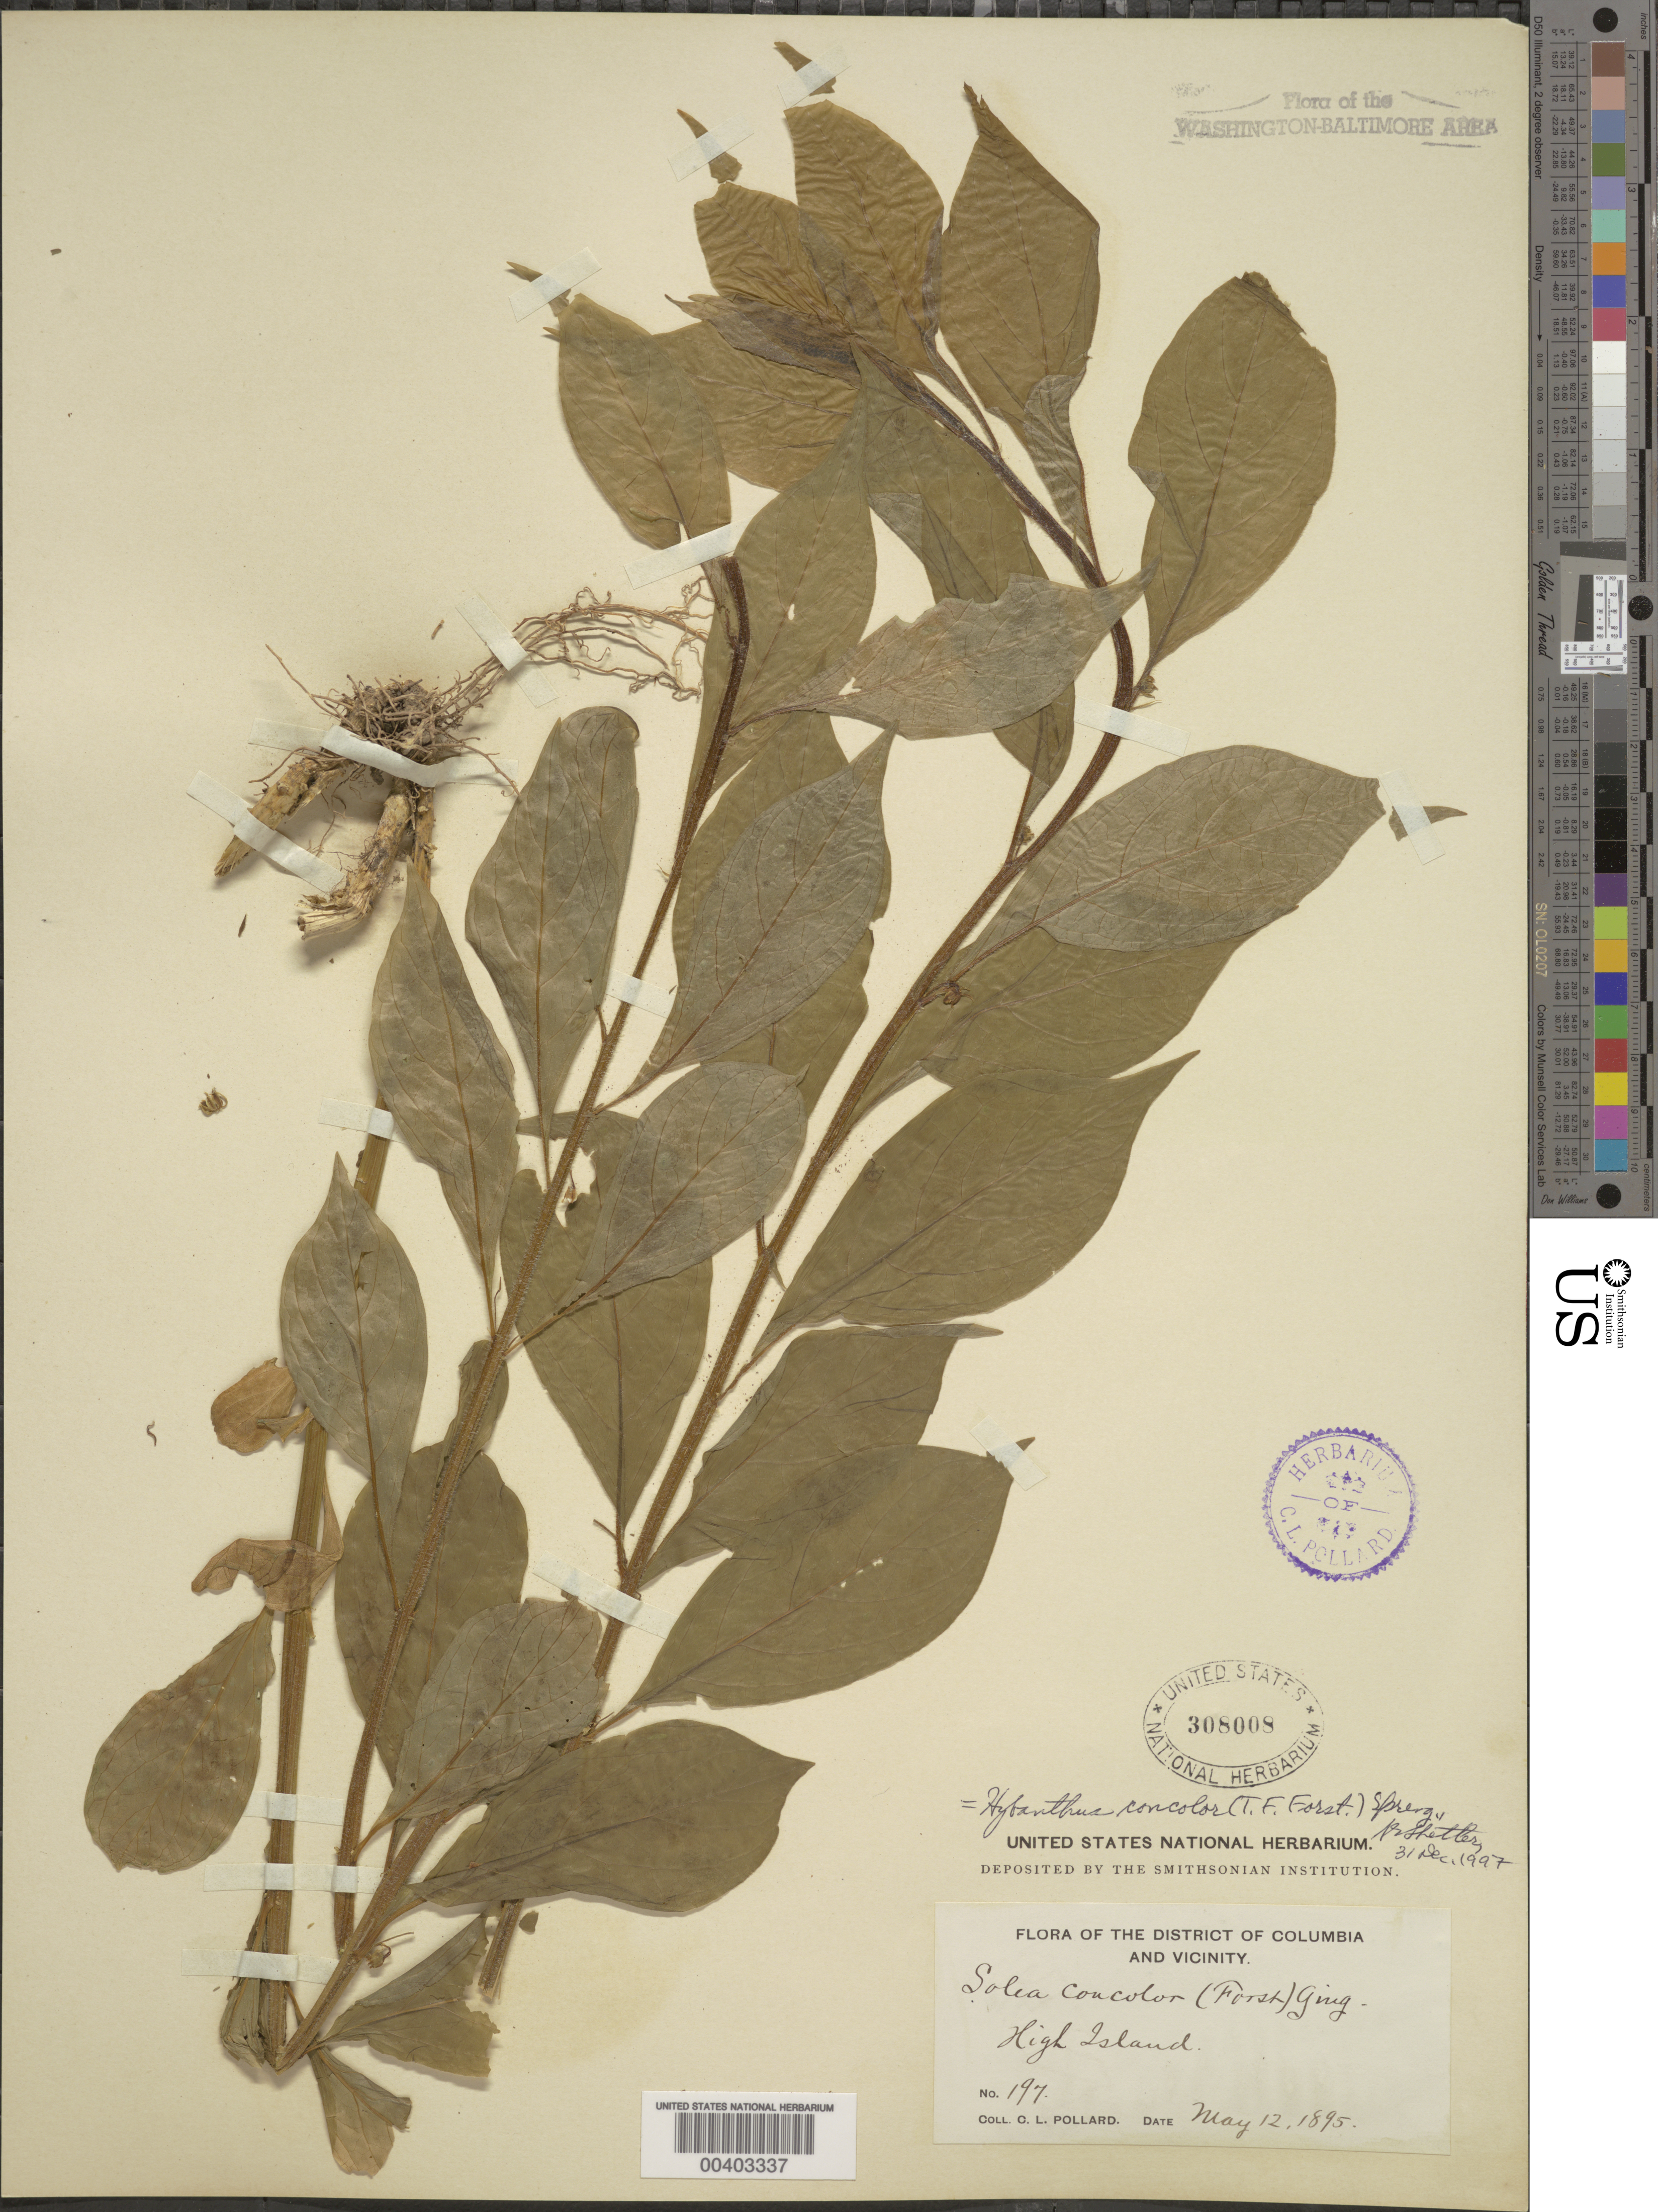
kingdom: Plantae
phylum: Tracheophyta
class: Magnoliopsida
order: Malpighiales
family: Violaceae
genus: Cubelium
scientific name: Cubelium concolor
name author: (T.F. Forst.) Raf. ex Britton & A. Br.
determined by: Strong, Mark T., (BOT), Smithsonian Institution - National Museum of Natural History (UNITED STATES)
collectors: C. L. Pollard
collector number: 197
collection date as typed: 12 May 1895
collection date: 1895-05-12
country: United States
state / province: Maryland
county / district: Montgomery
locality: High Island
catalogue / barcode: US 308008